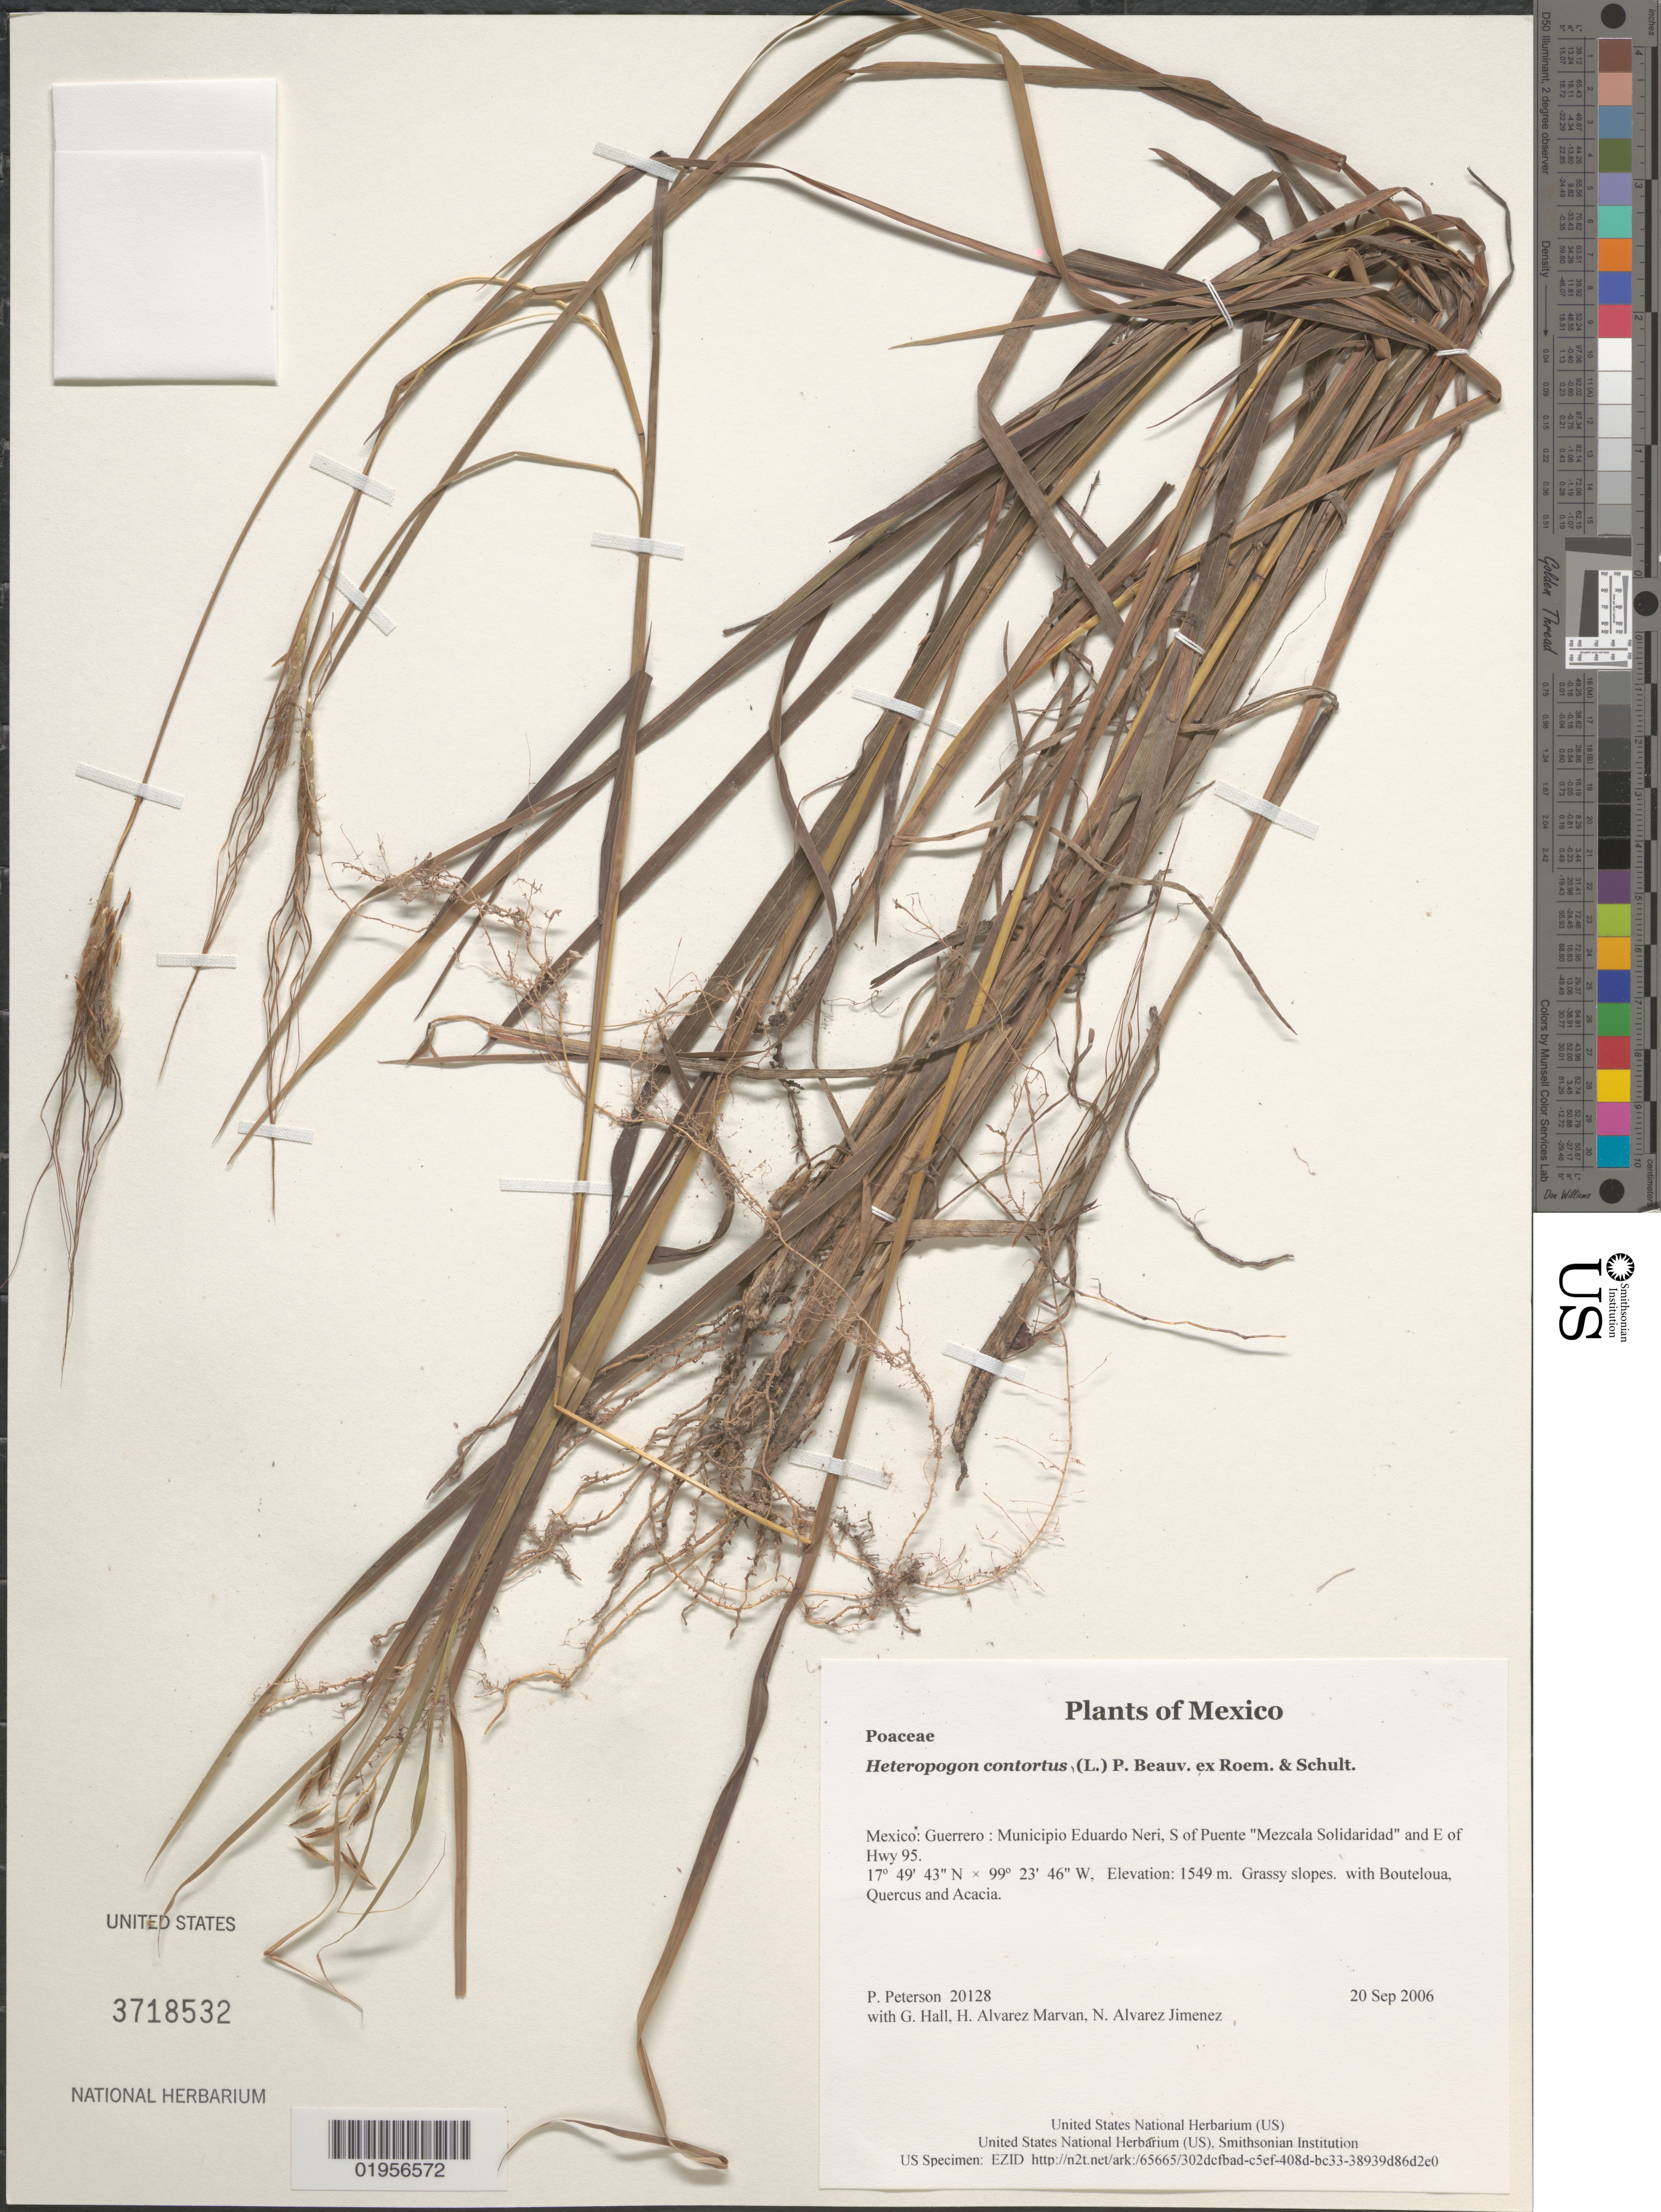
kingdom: Plantae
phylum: Tracheophyta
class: Liliopsida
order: Poales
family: Poaceae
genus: Heteropogon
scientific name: Heteropogon contortus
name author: (L.) P. Beauv. ex Roem. & Schult.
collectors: P. M. Peterson, G. Hall, H. Alvarez Marvan & N. Alvarez Jimenez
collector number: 20128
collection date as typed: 20 Sep 2006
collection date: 2006-09-20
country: Mexico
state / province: Guerrero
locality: Municipio Eduardo Neri, S of Puente "Mezcala Solidaridad" and E of Hwy 95.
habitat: Grassy slopes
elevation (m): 1549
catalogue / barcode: US 3718532